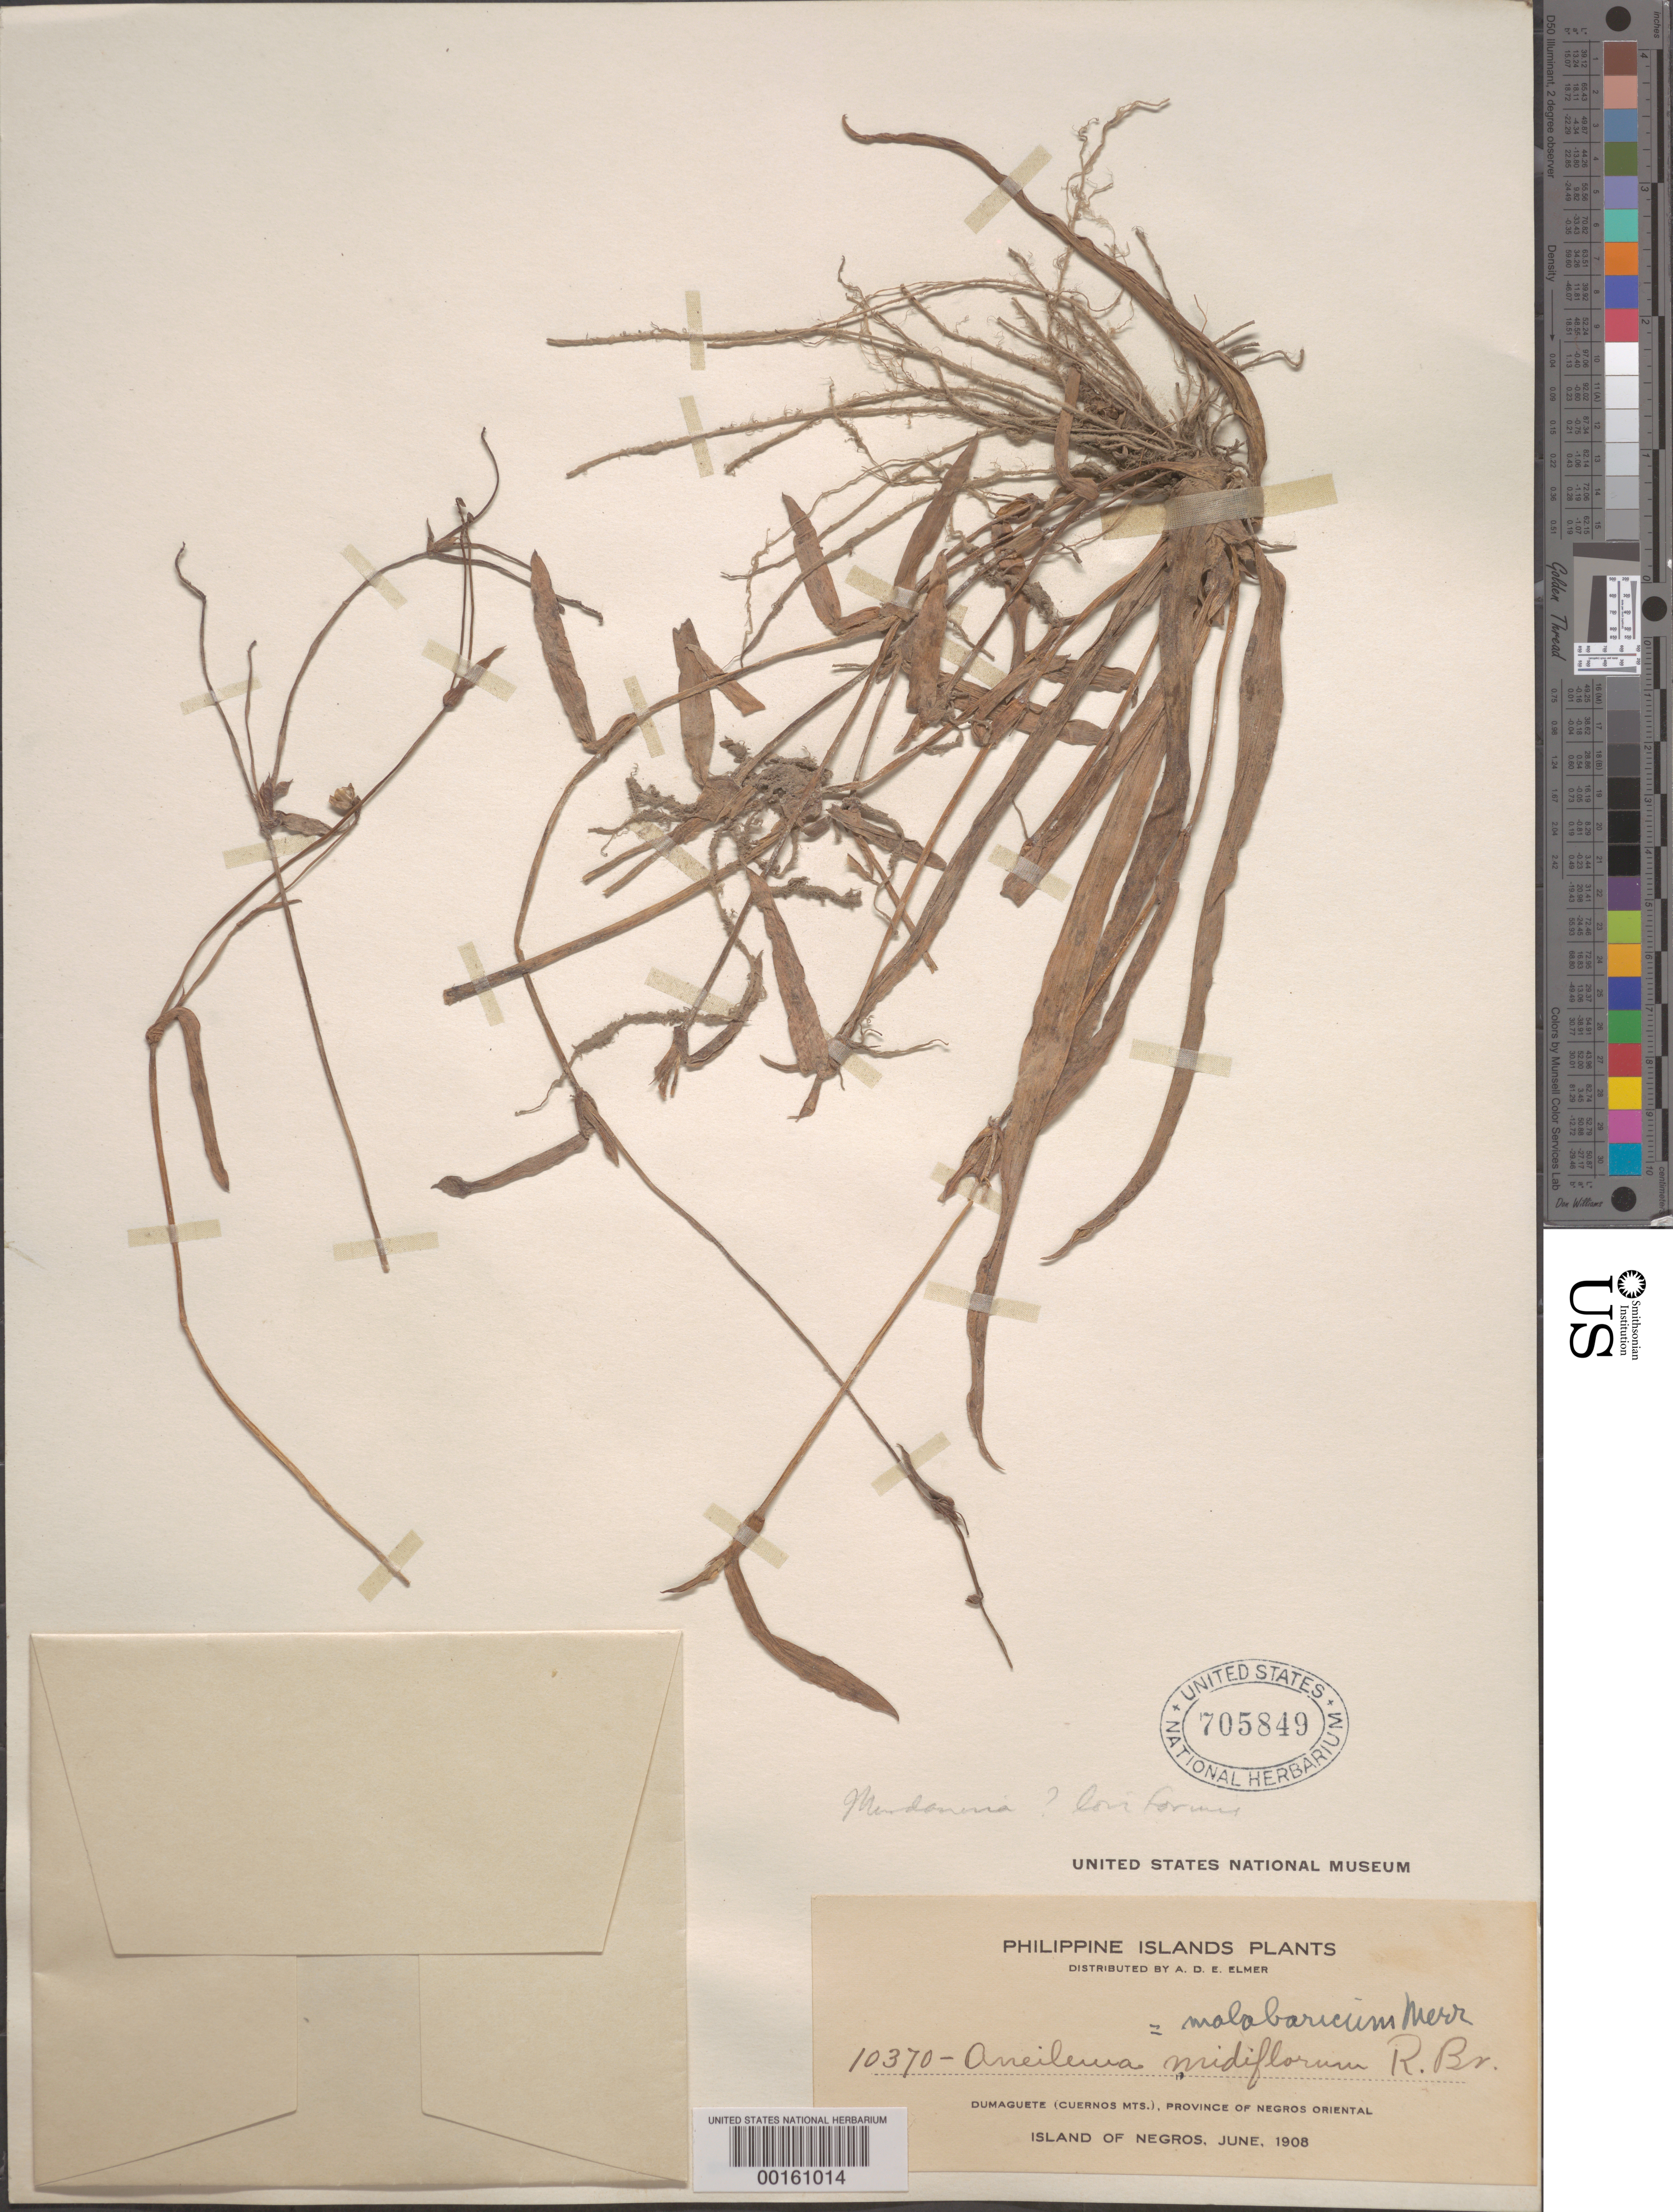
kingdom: Plantae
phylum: Tracheophyta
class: Liliopsida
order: Commelinales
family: Commelinaceae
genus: Murdannia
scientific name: Murdannia loriformis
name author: (Hassk.) R.S. Rao & Kammathy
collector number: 10370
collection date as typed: Jun 1908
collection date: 1908-06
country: Philippines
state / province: Central Visayas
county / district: Negros Oriental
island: Negros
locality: Negros island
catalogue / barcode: US 705849